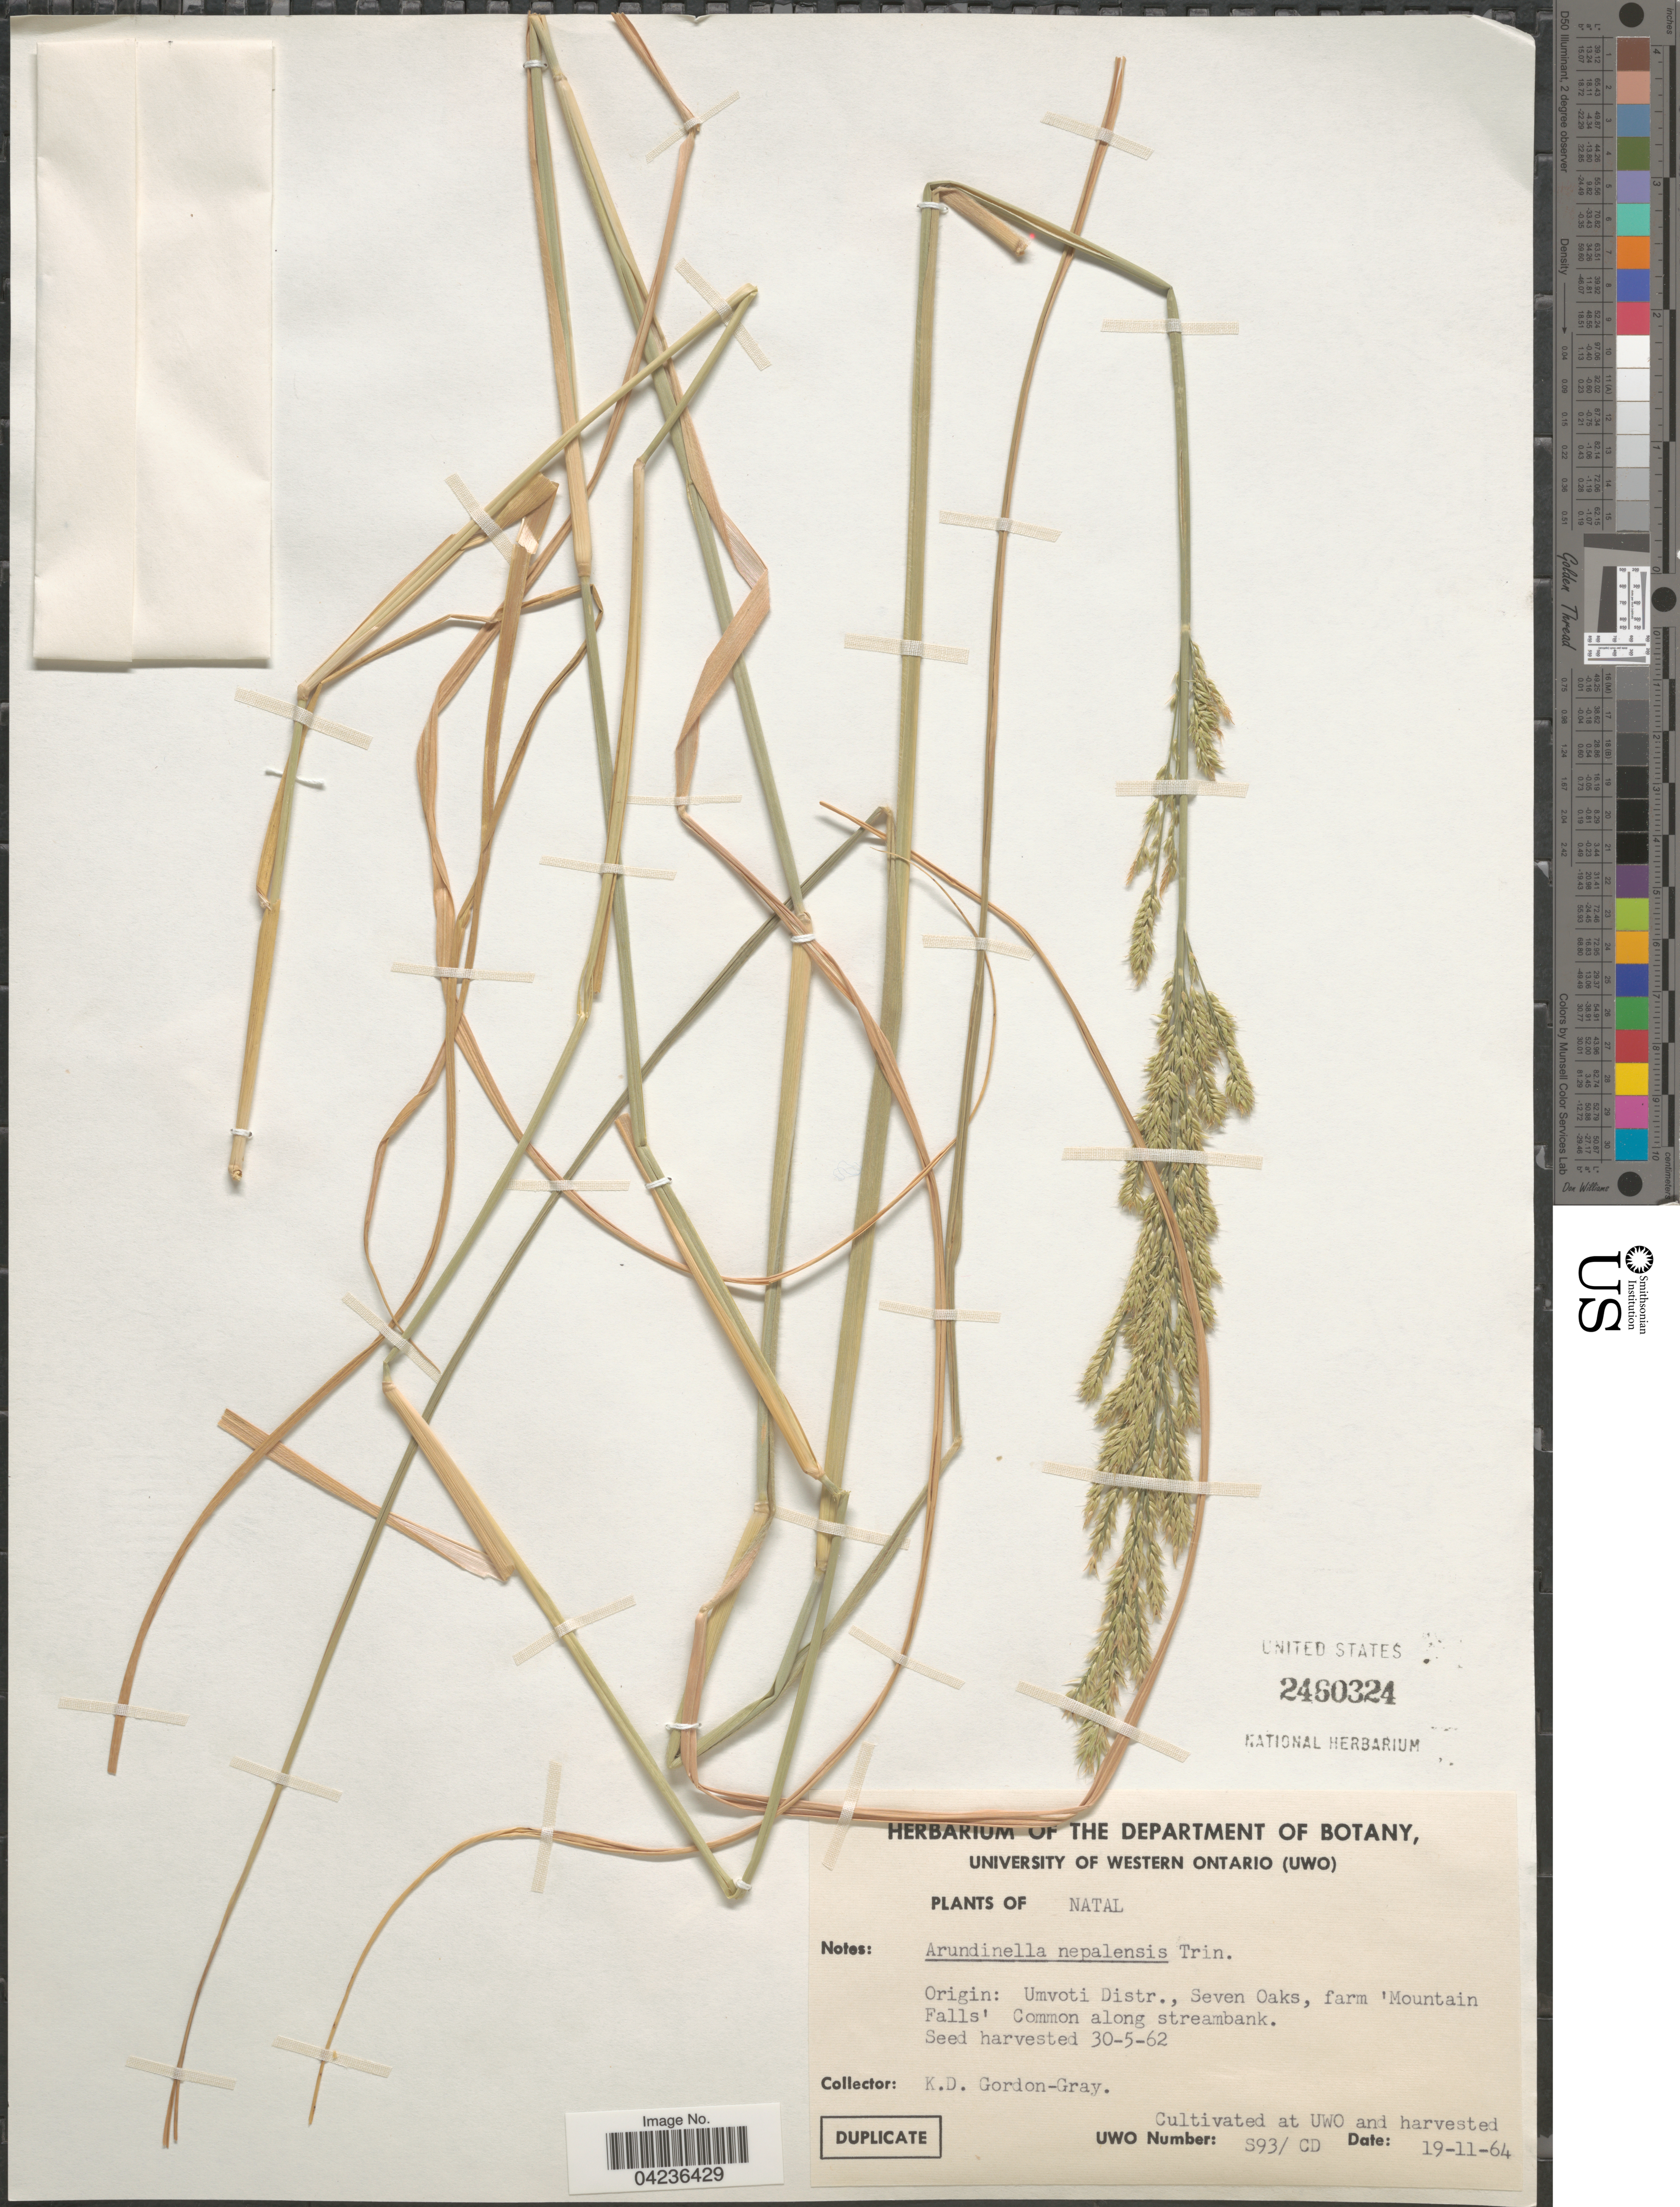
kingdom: Plantae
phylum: Tracheophyta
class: Liliopsida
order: Poales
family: Poaceae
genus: Arundinella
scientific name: Arundinella nepalensis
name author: Trin.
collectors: K. Gordon-Gray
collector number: S93/CD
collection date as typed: Transcribed d/m/y: 19/11/64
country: Canada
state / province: Ontario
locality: At UWO and harvested.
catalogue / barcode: US 2460324